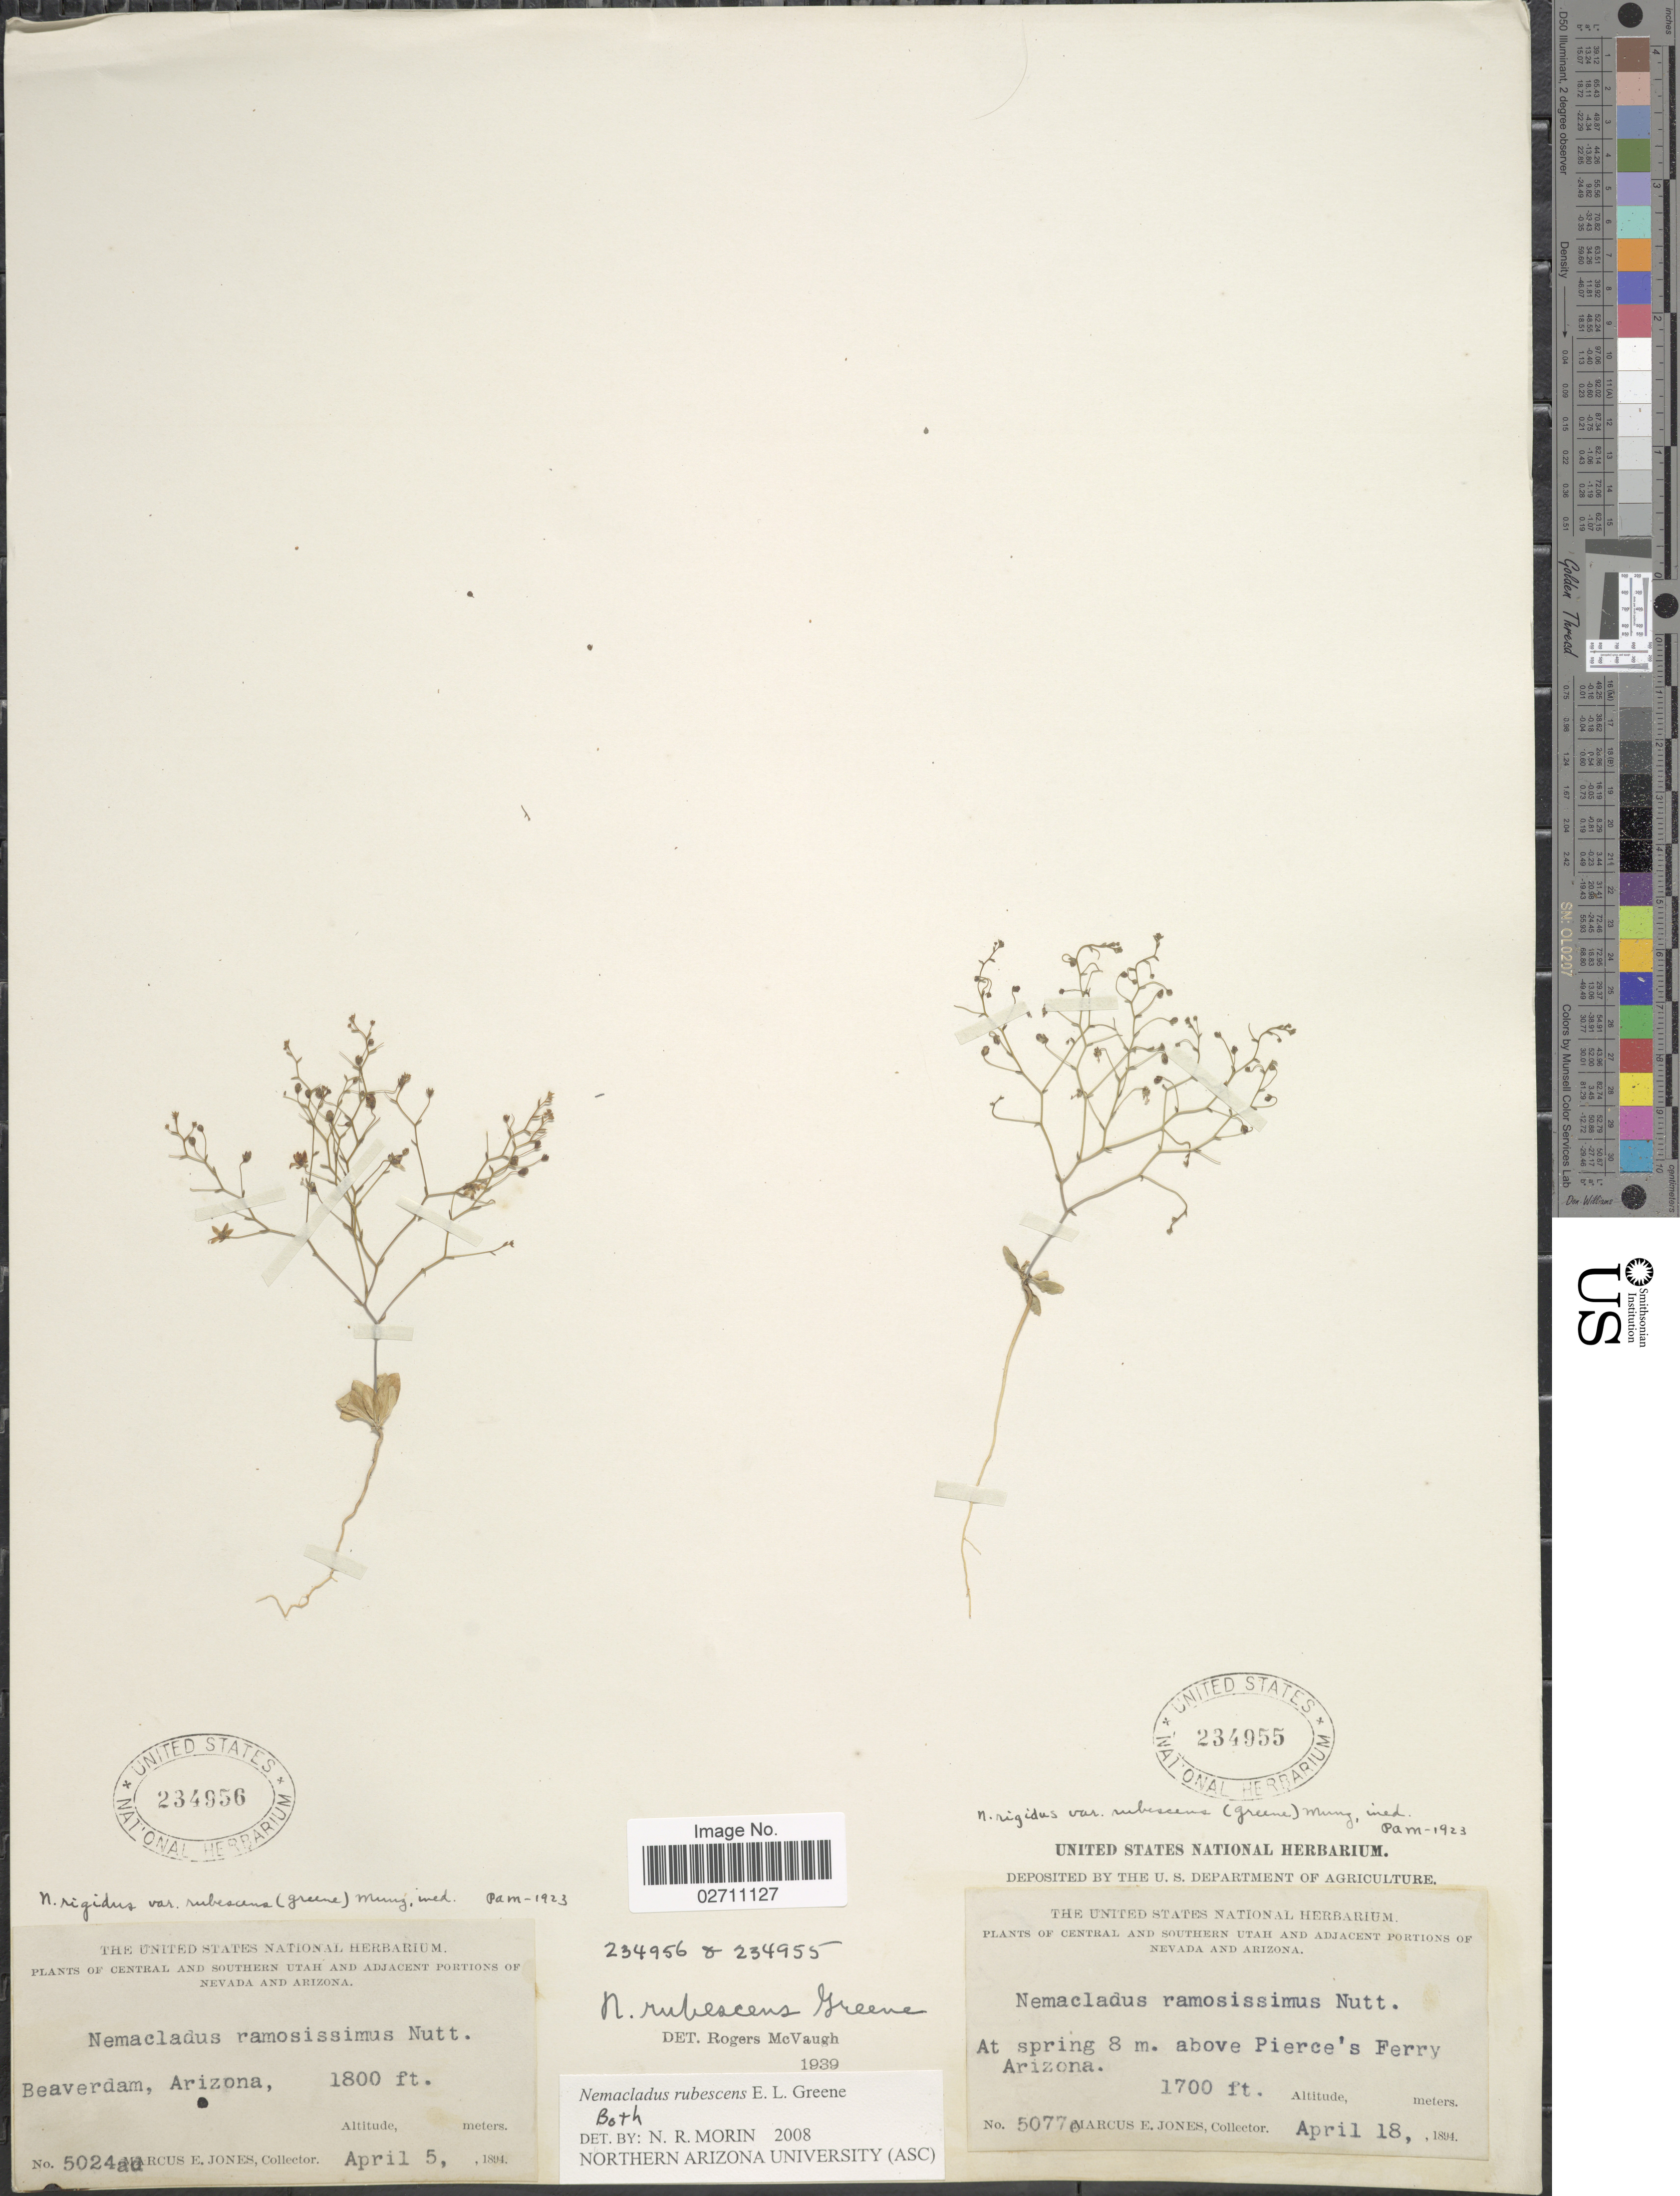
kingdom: Plantae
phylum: Tracheophyta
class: Magnoliopsida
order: Asterales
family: Campanulaceae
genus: Nemacladus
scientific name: Nemacladus rubescens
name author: Greene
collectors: M. E. Jones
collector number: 5077o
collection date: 1894-04-18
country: United States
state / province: Arizona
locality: At spring 8 m. above Pierce's Ferry Arizona.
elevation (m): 518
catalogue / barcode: US 234955-2